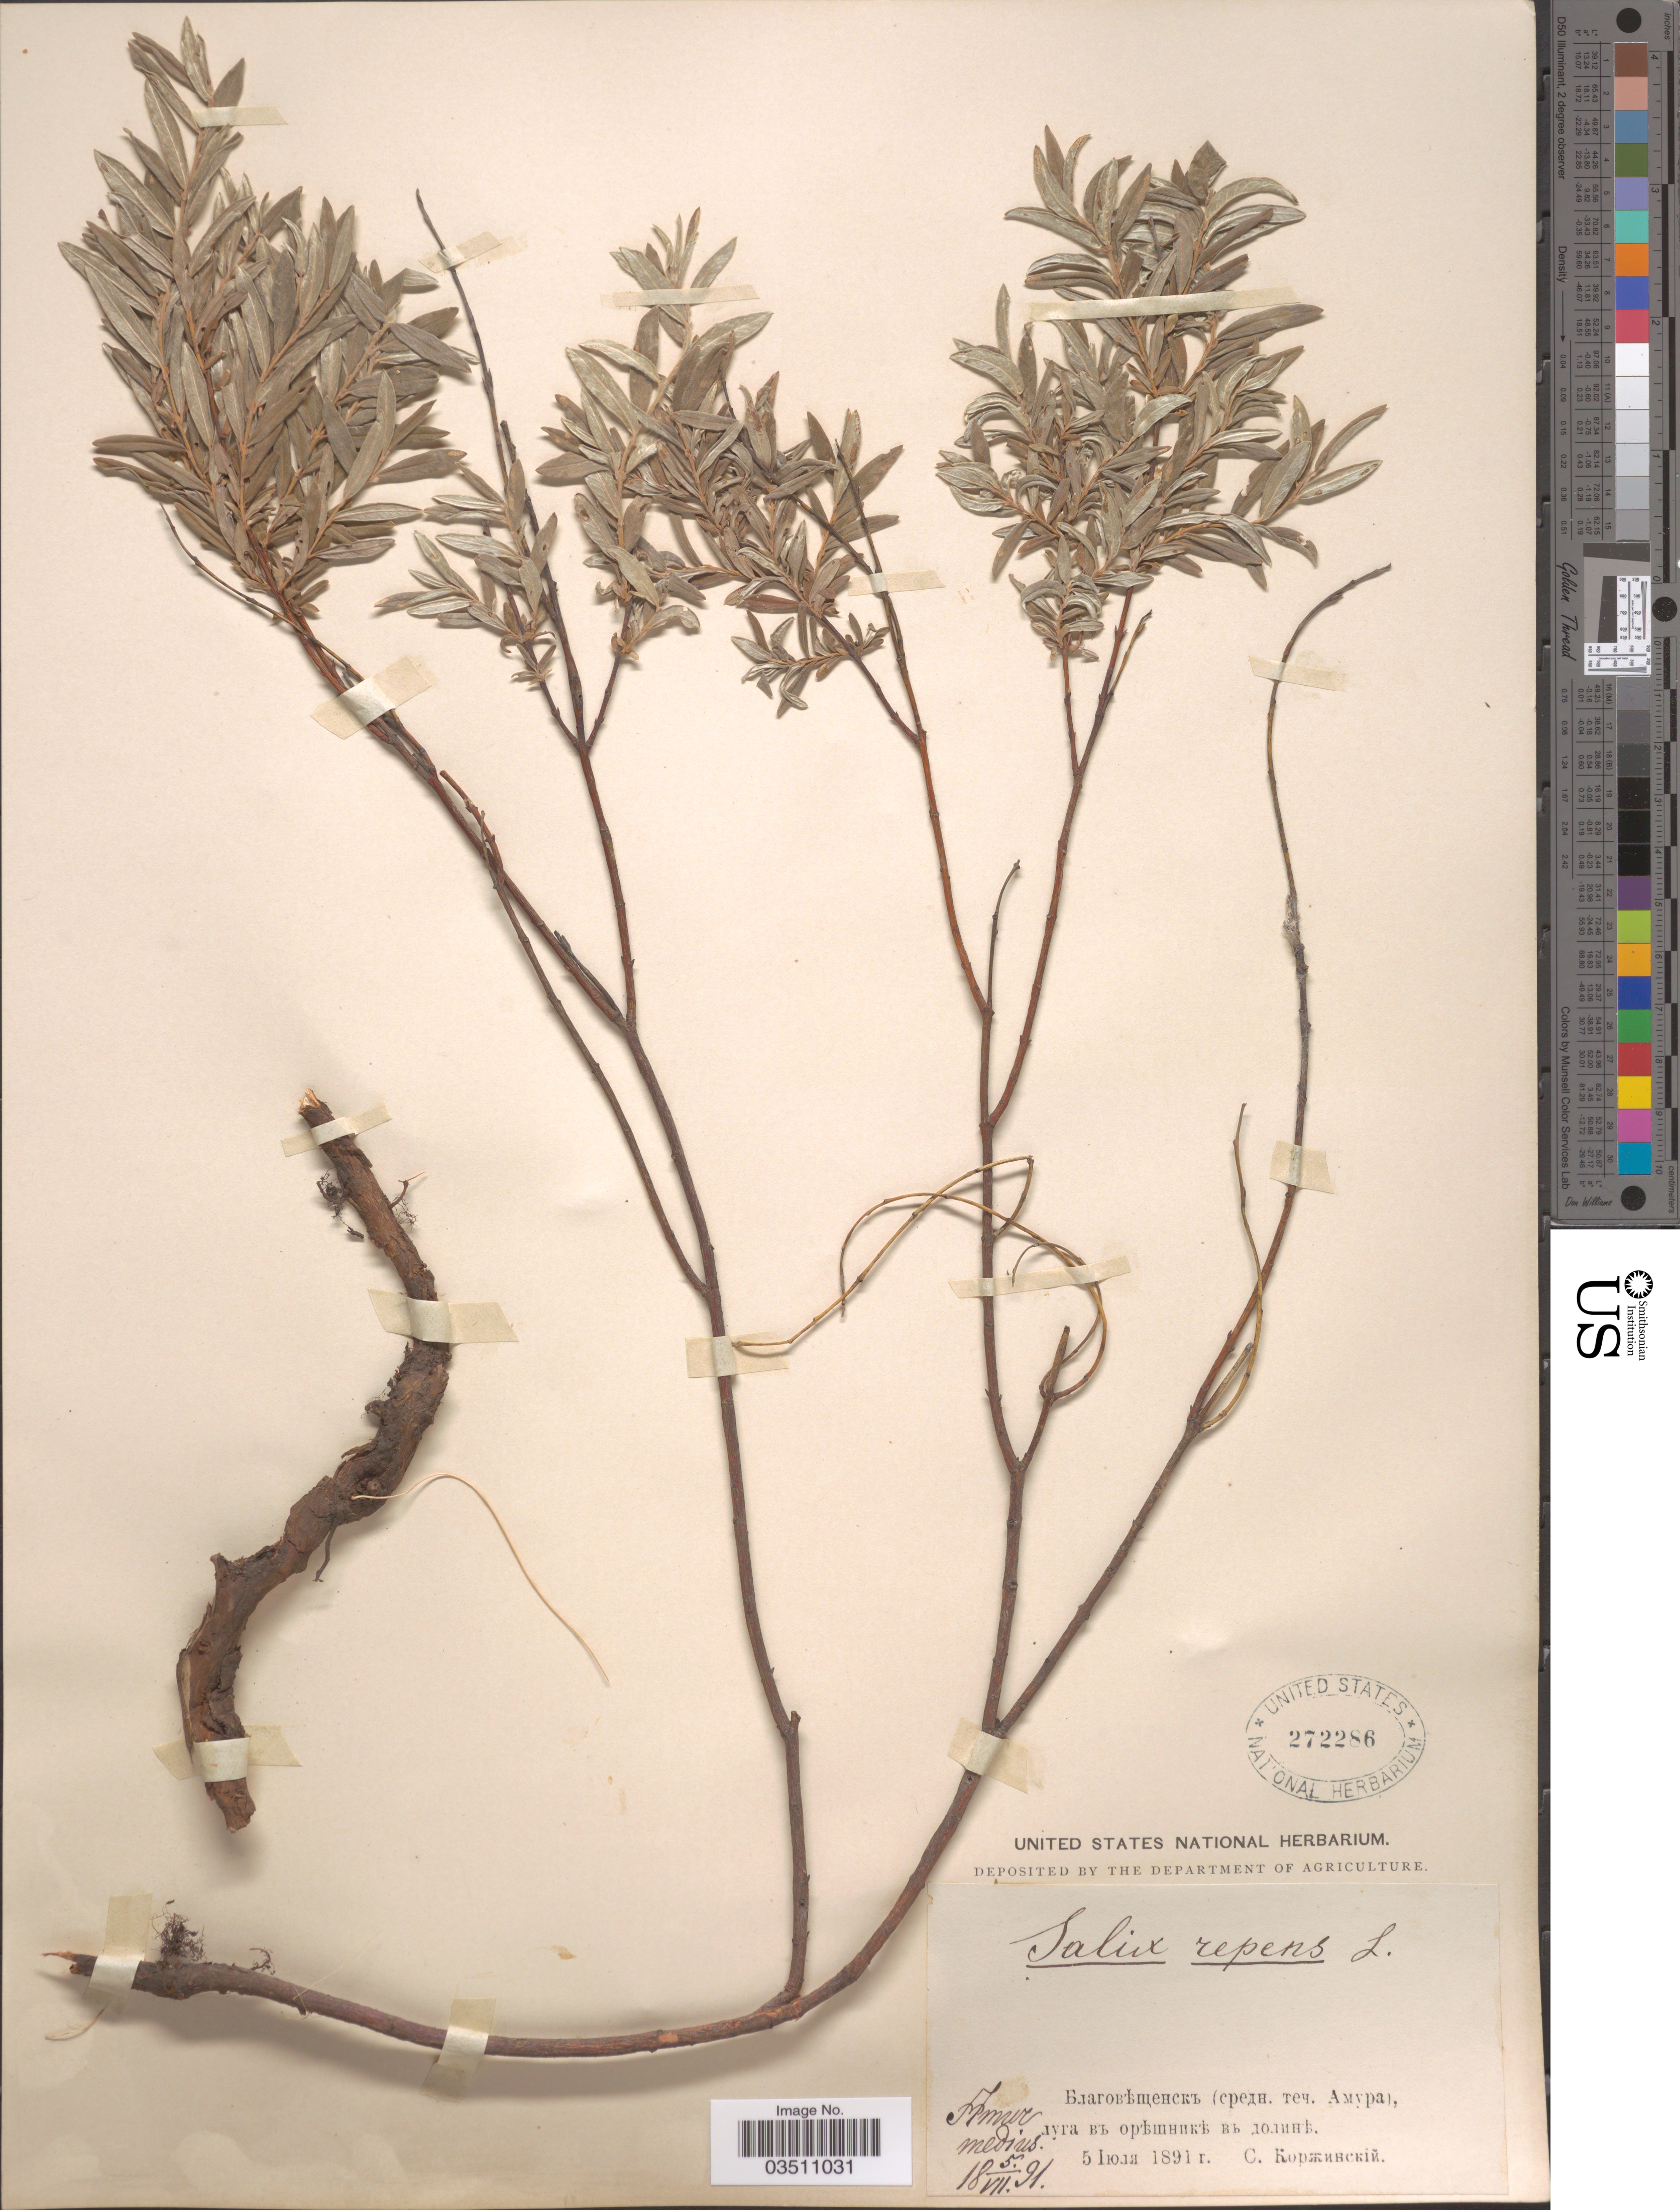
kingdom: Plantae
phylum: Tracheophyta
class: Magnoliopsida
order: Malpighiales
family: Salicaceae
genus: Salix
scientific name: Salix repens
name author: L.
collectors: S. Korzhinskiy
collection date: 1891-07-05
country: Russian Federation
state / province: Amur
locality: Blagoveshchensk, valley of river Amur.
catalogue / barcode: US 272286